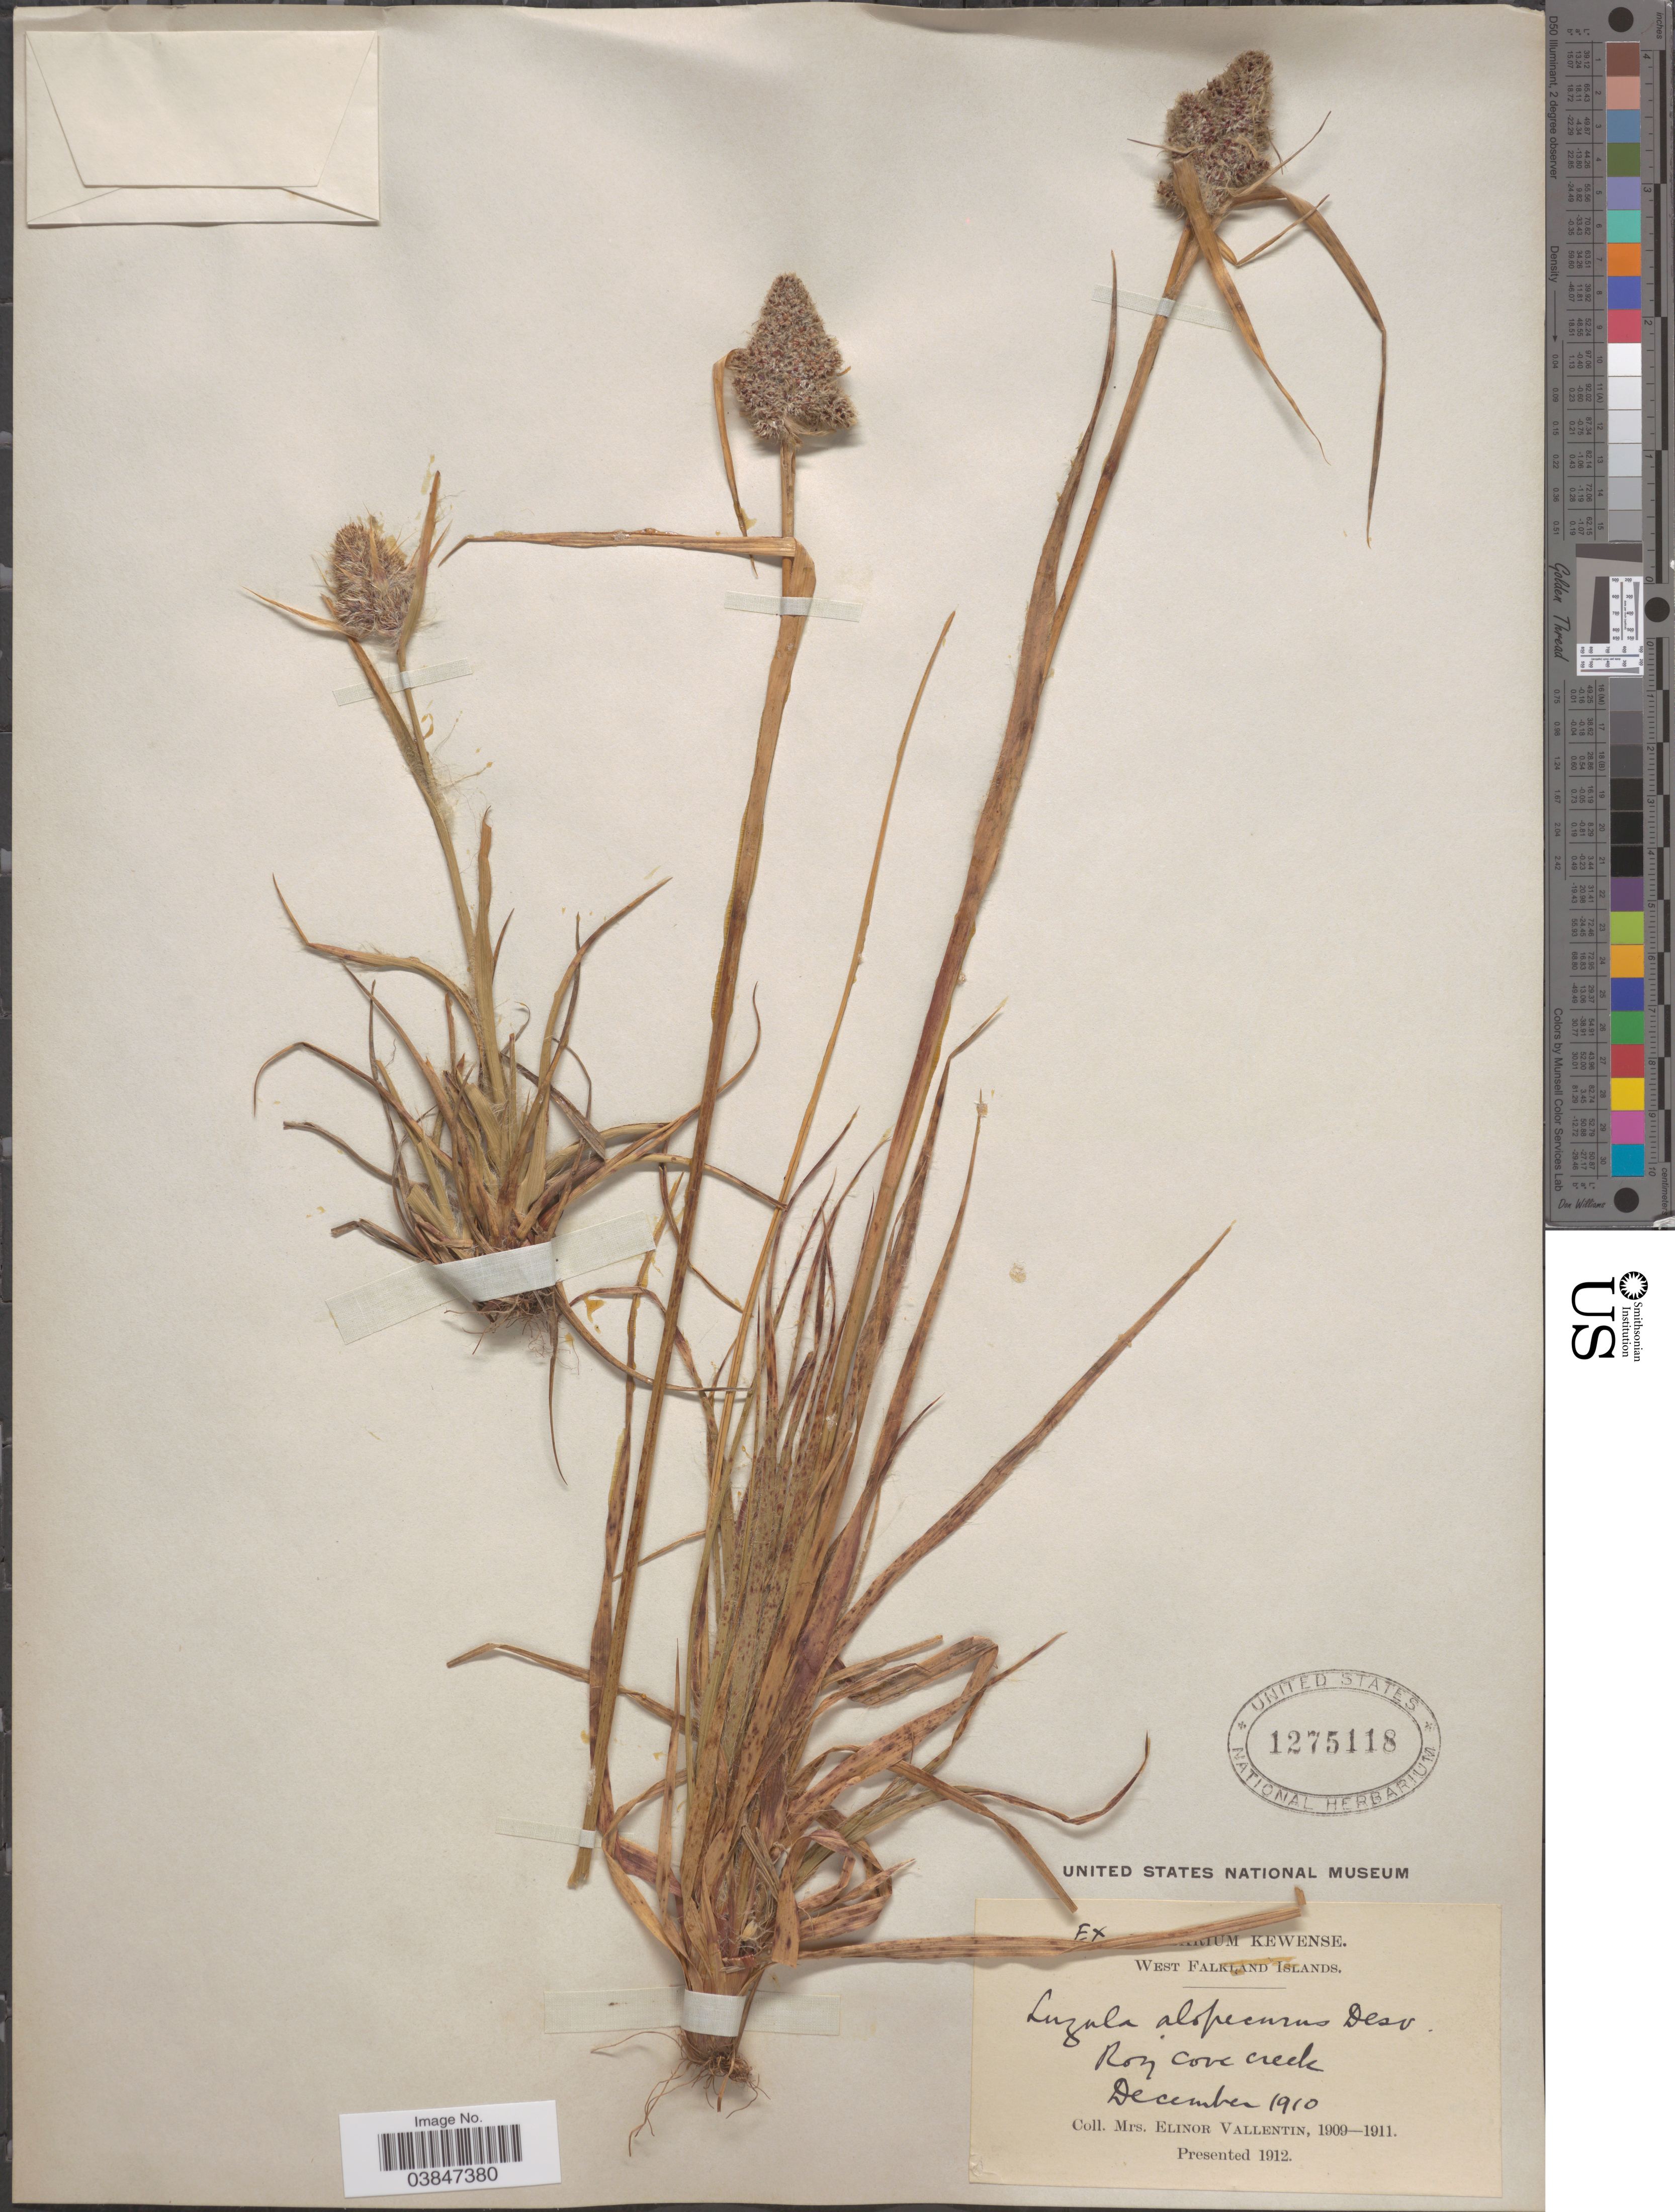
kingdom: Plantae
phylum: Tracheophyta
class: Liliopsida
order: Poales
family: Juncaceae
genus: Luzula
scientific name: Luzula alopecurus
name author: Desv.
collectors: E. Vallentin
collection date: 1910-12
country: Falkland Islands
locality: West Falkland Islands. Roy Cove creek.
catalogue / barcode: US 1275118